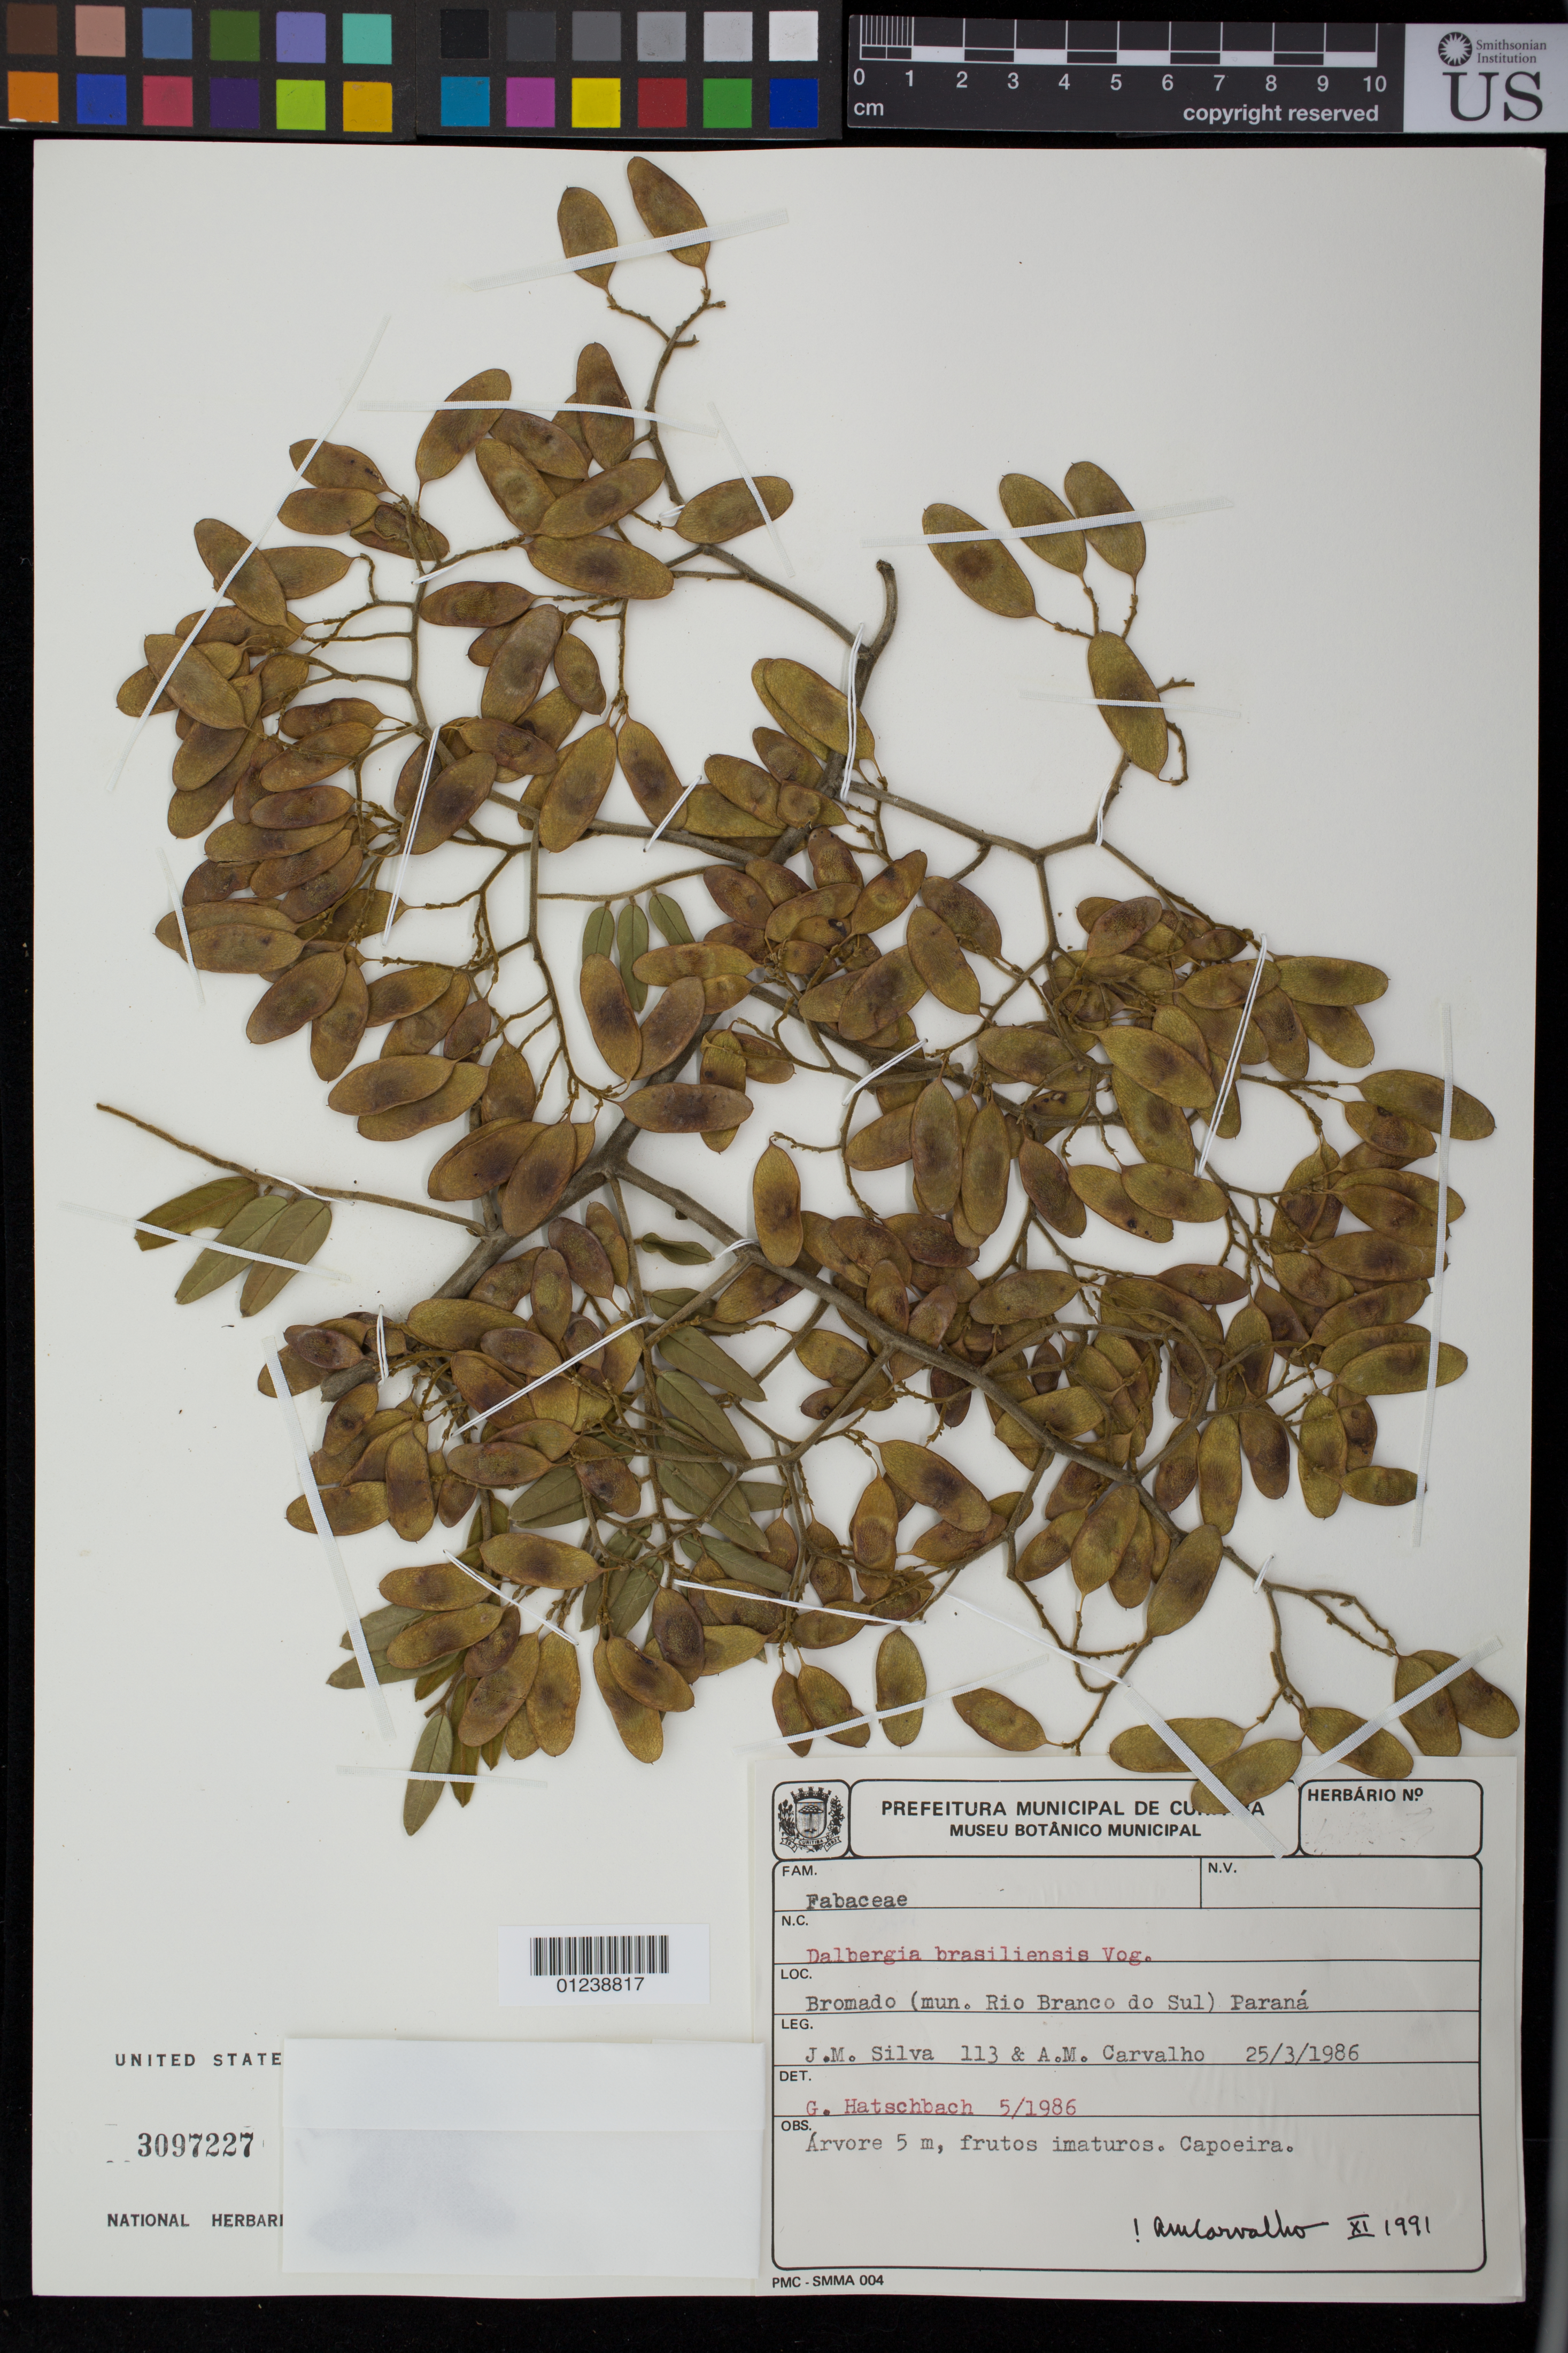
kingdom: Plantae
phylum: Tracheophyta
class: Magnoliopsida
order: Fabales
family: Fabaceae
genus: Dalbergia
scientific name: Dalbergia brasiliensis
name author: Vogel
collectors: J. M. Silva & A. M. Carvalho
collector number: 113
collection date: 1986-03-25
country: Brazil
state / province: Paraná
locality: Bromado (mun. Rio Branco do Sul)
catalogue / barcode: US 3097227